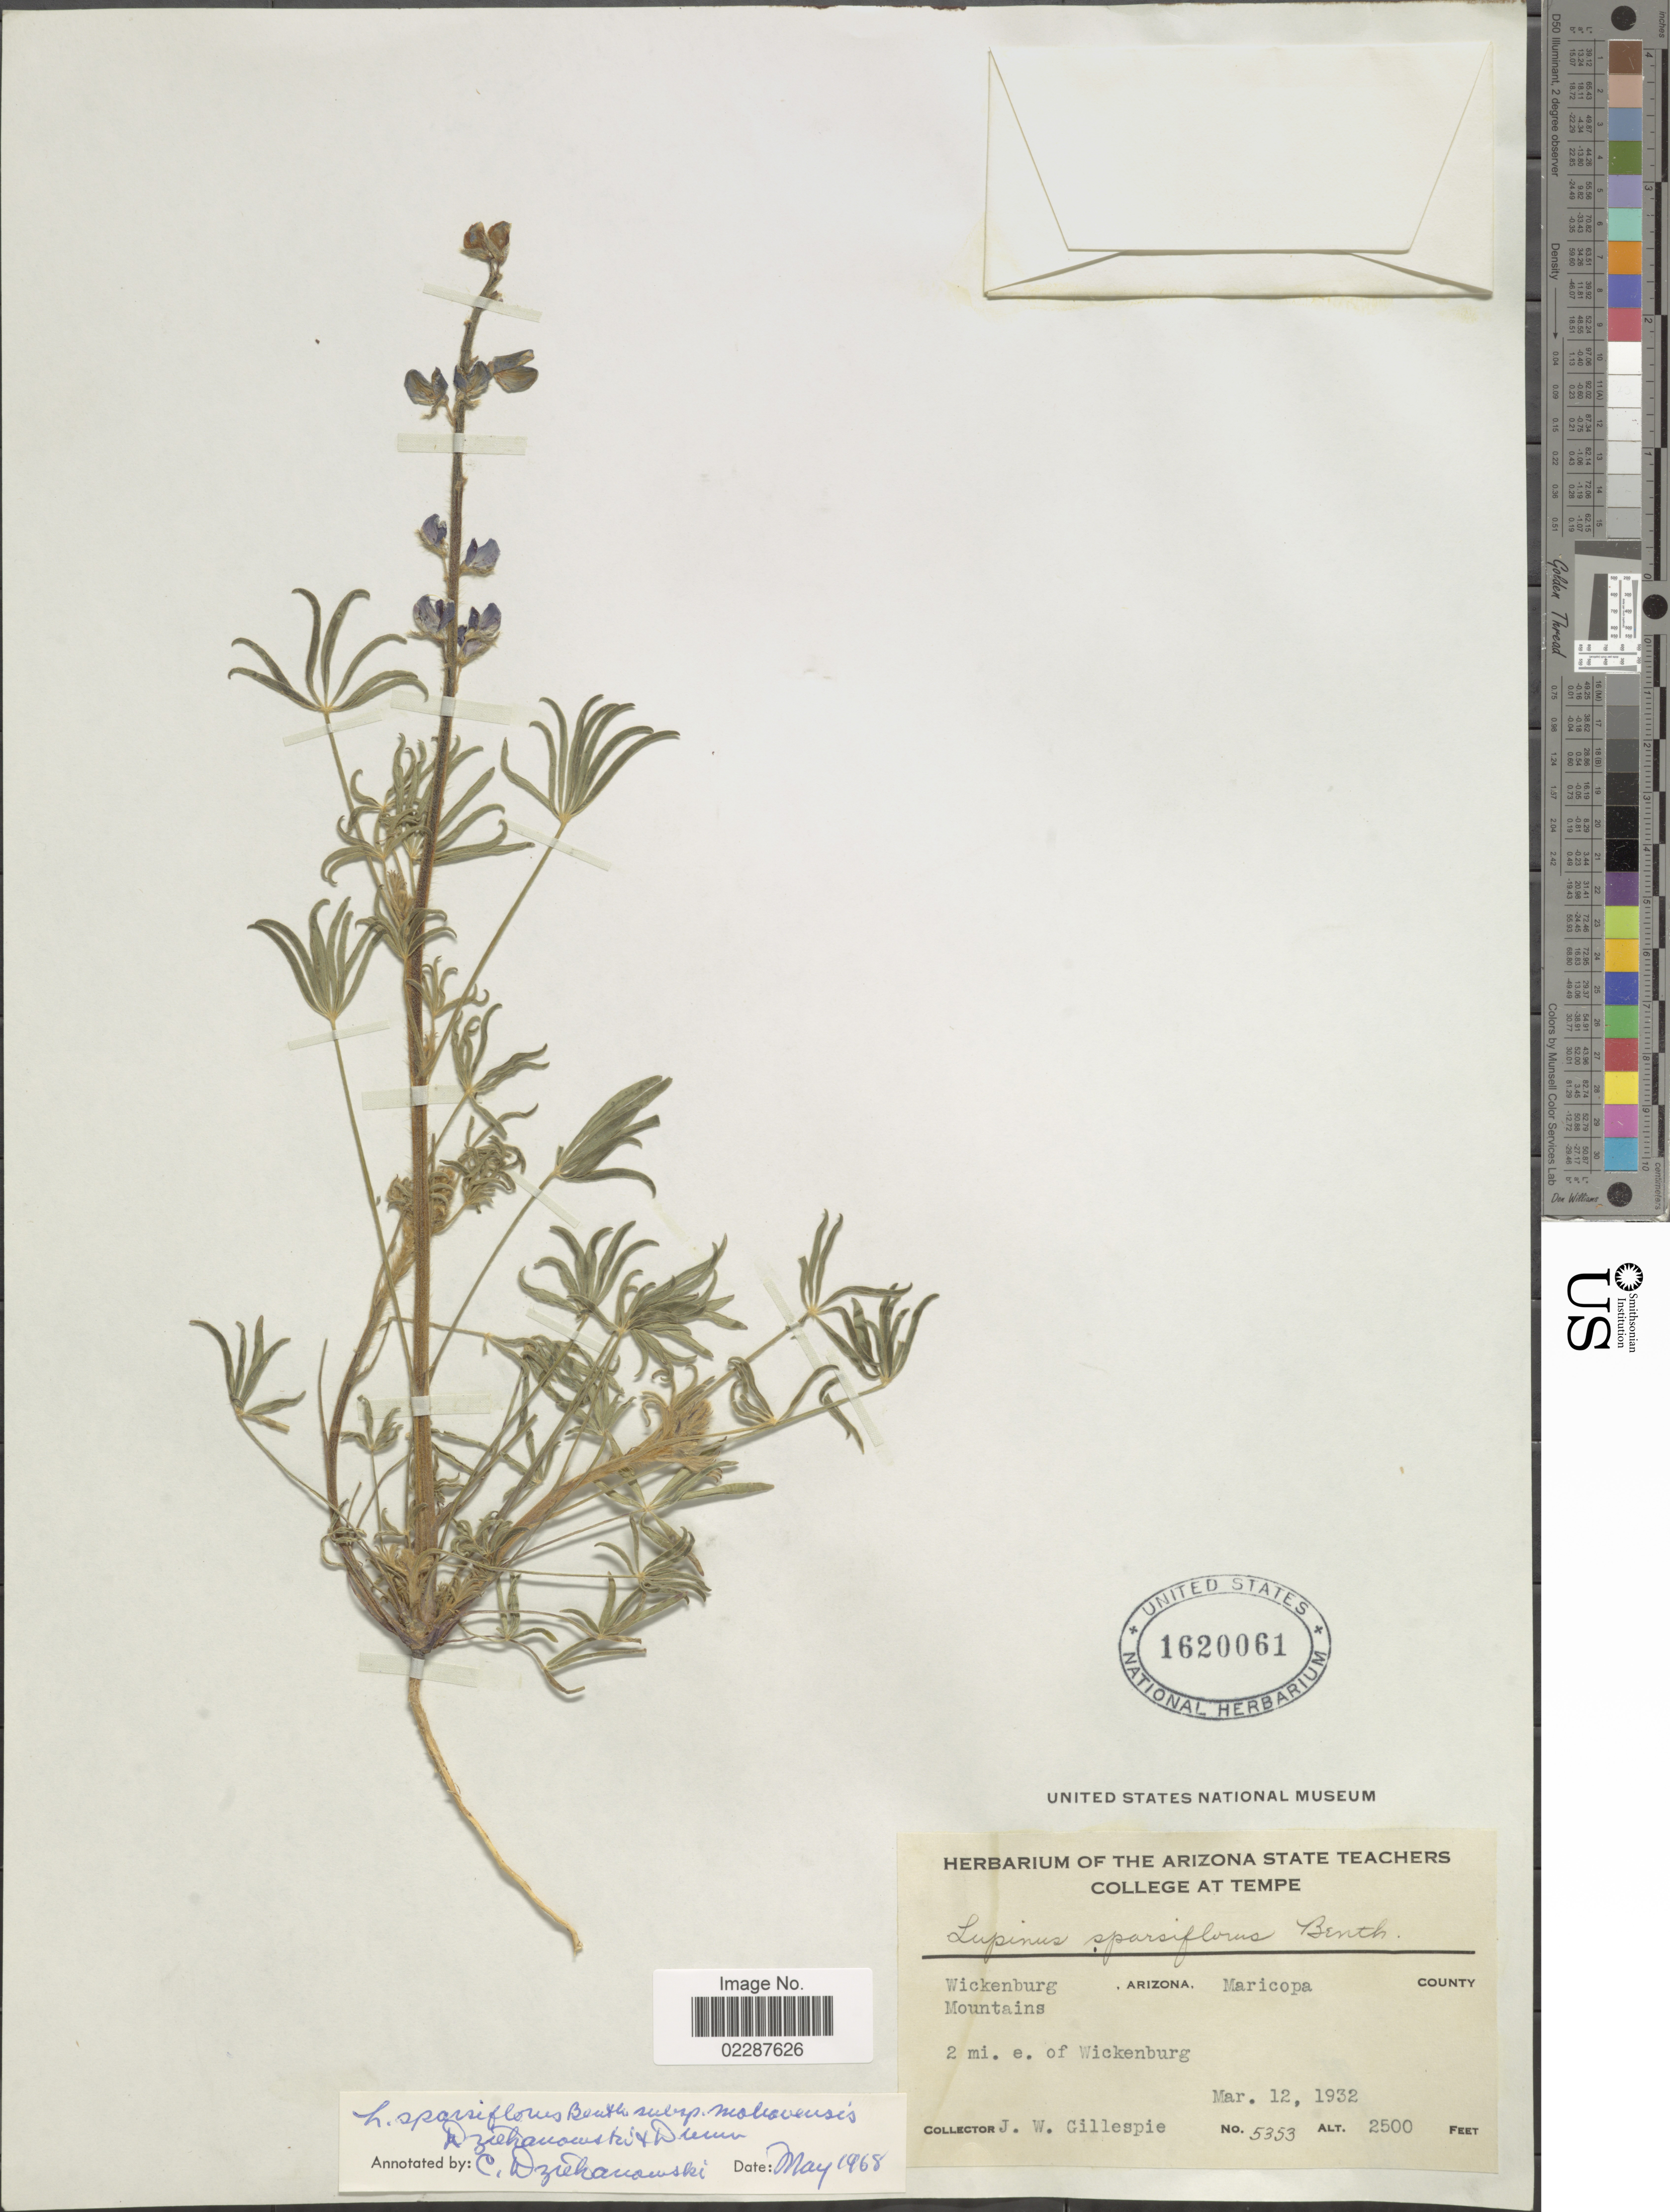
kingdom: Plantae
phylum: Tracheophyta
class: Magnoliopsida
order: Fabales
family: Fabaceae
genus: Lupinus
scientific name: Lupinus sparsiflorus subsp. mohavensis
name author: Dziekanowski & D.B. Dunn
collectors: J. W. Gillespie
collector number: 5353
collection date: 1932-03-12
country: United States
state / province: Arizona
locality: Wickenburg Mountains, Maricopa County, 2 mi. e. of Wickenburg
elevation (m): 762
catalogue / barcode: US 1620061